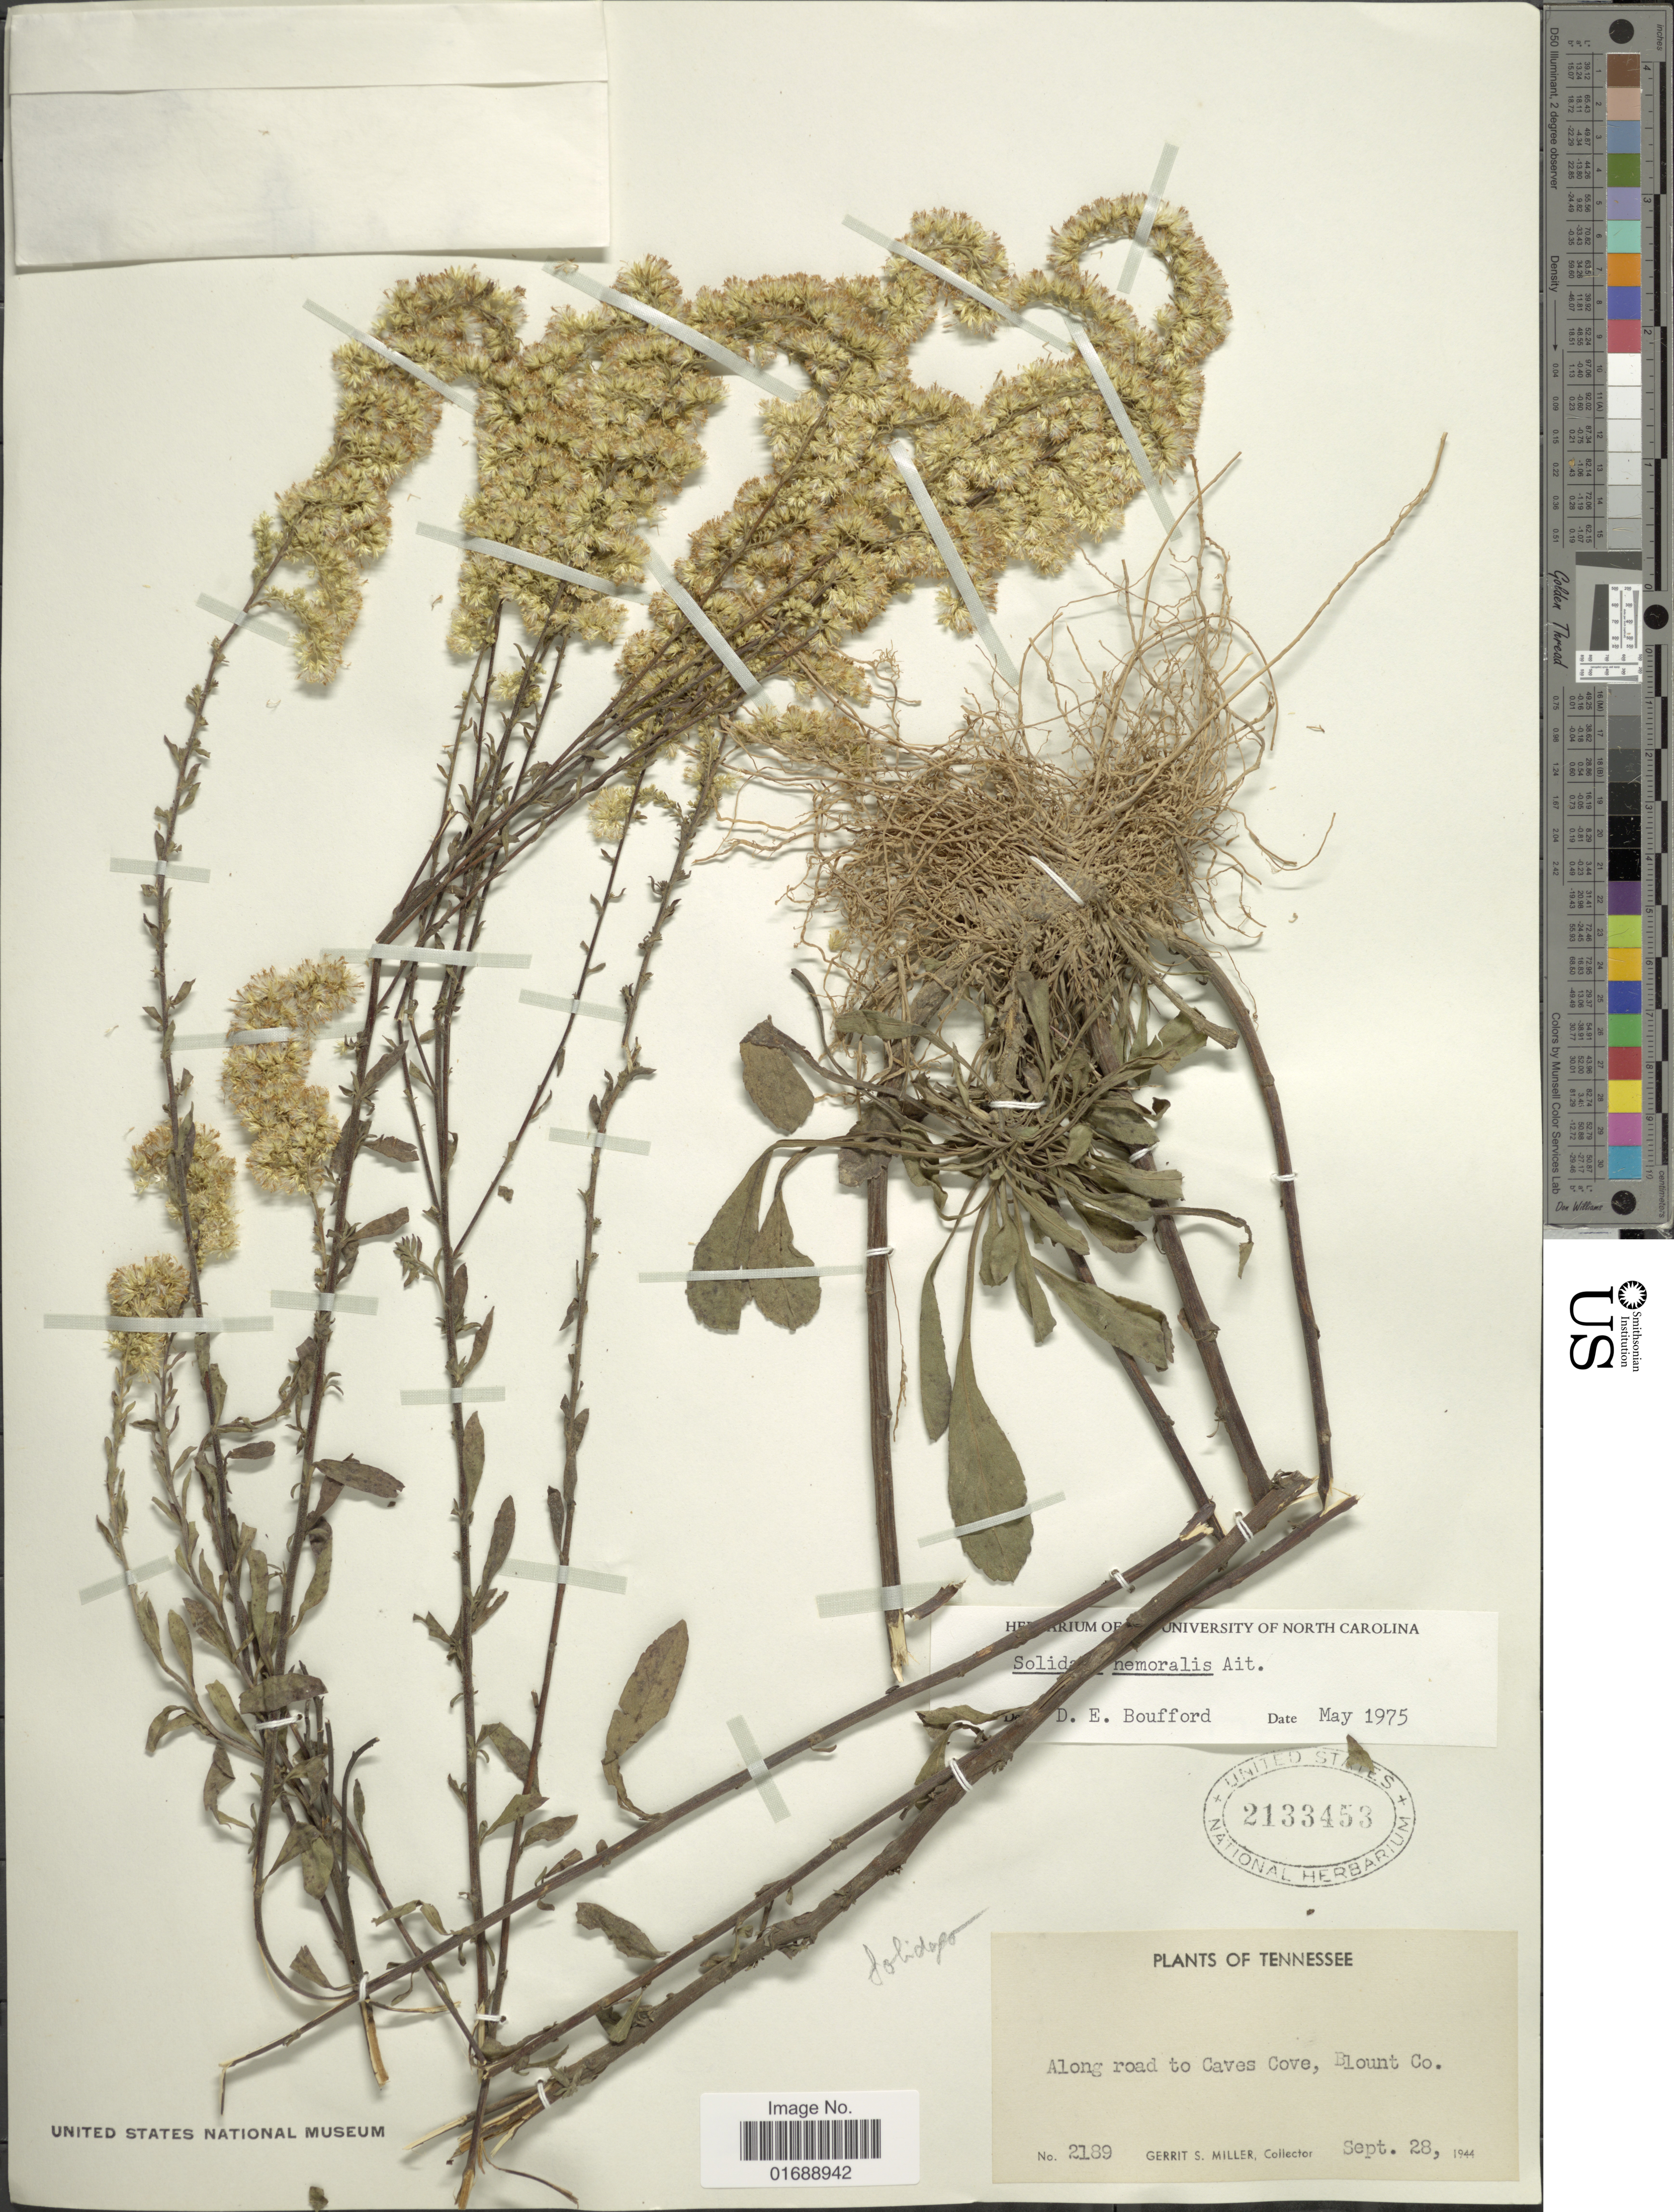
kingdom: Plantae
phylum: Tracheophyta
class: Magnoliopsida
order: Asterales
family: Asteraceae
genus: Solidago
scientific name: Solidago nemoralis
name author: Aiton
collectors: G. S. Miller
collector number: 2189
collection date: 1944-09-28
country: United States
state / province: Tennessee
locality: Along road to Caves Cove, Blount Co.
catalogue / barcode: US 2133453